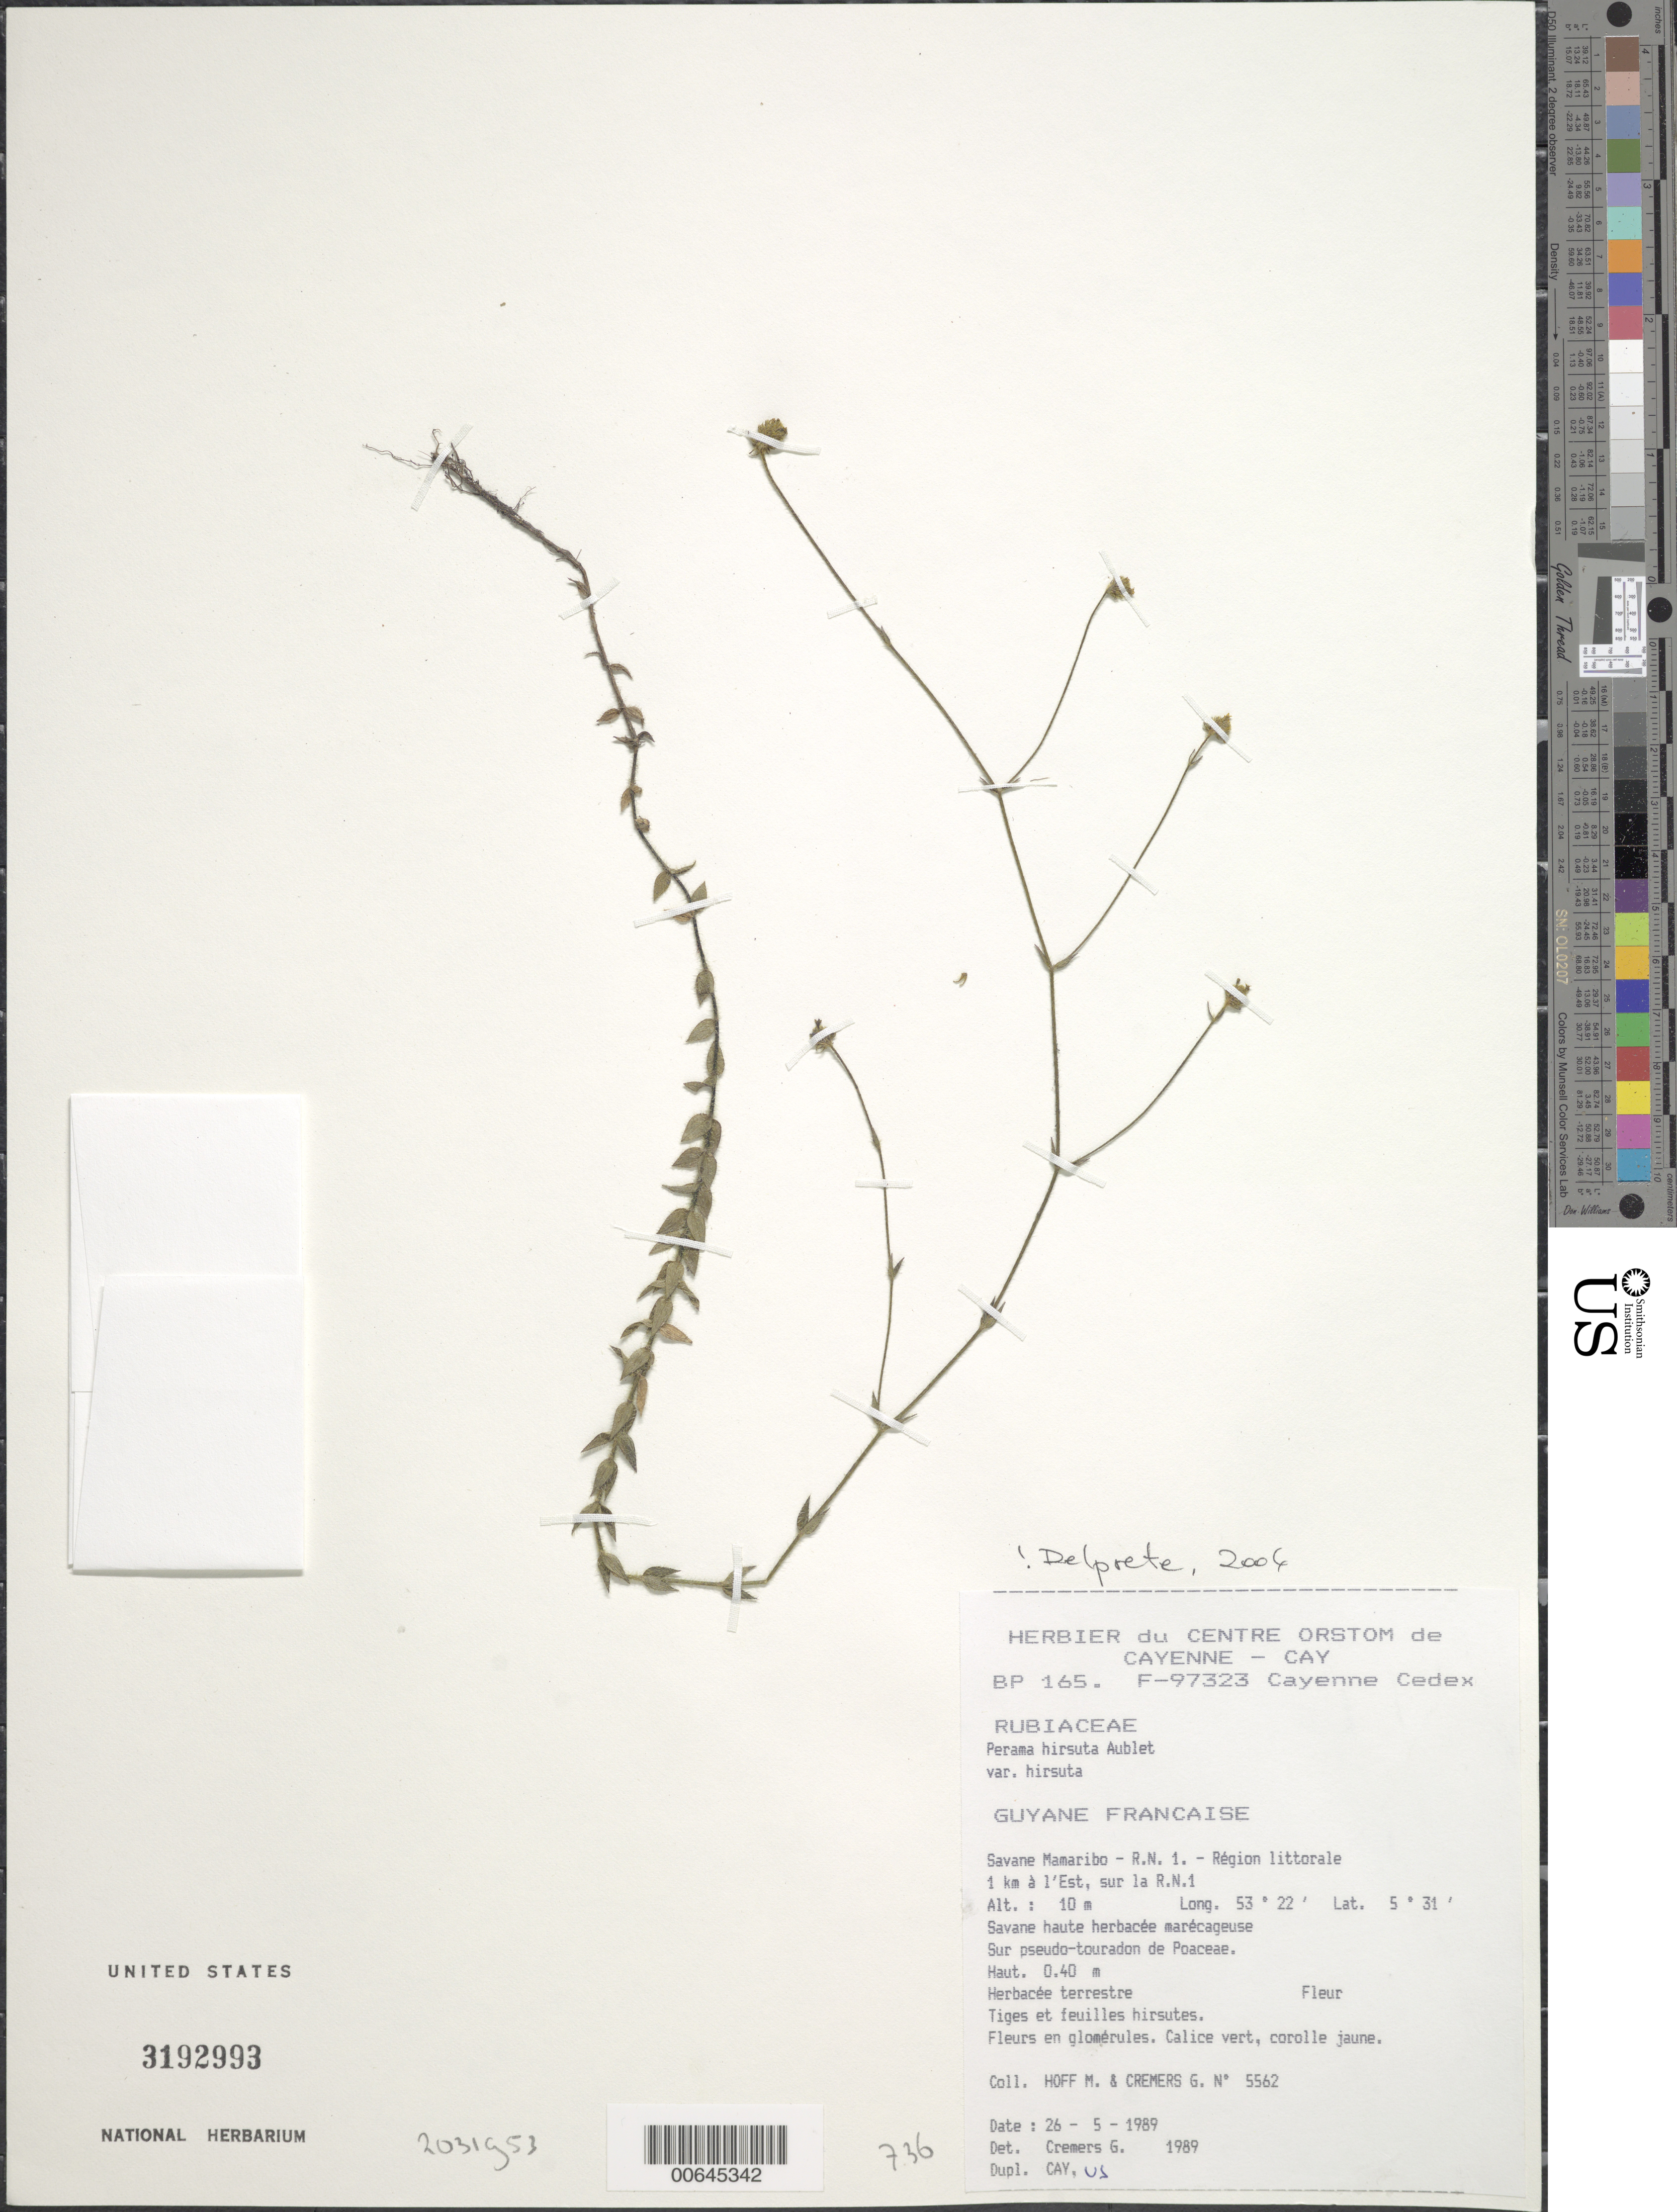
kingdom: Plantae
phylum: Tracheophyta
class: Magnoliopsida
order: Gentianales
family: Rubiaceae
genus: Perama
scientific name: Perama hirsuta var. hirsuta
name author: Aubl.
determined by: Delprete, P. G., Herb. de Guyane Cay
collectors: M. Hoff & G. Cremers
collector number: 5562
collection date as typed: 26-May-89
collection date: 1989-05-26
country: French Guiana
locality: Savane Mamaribo, R.N. 1; 1km a l'Est, sur la R.N. 1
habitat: Savane haute herbacee marecageuse, sur pseudo-touradon de Poaceae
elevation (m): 10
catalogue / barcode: US 3192993